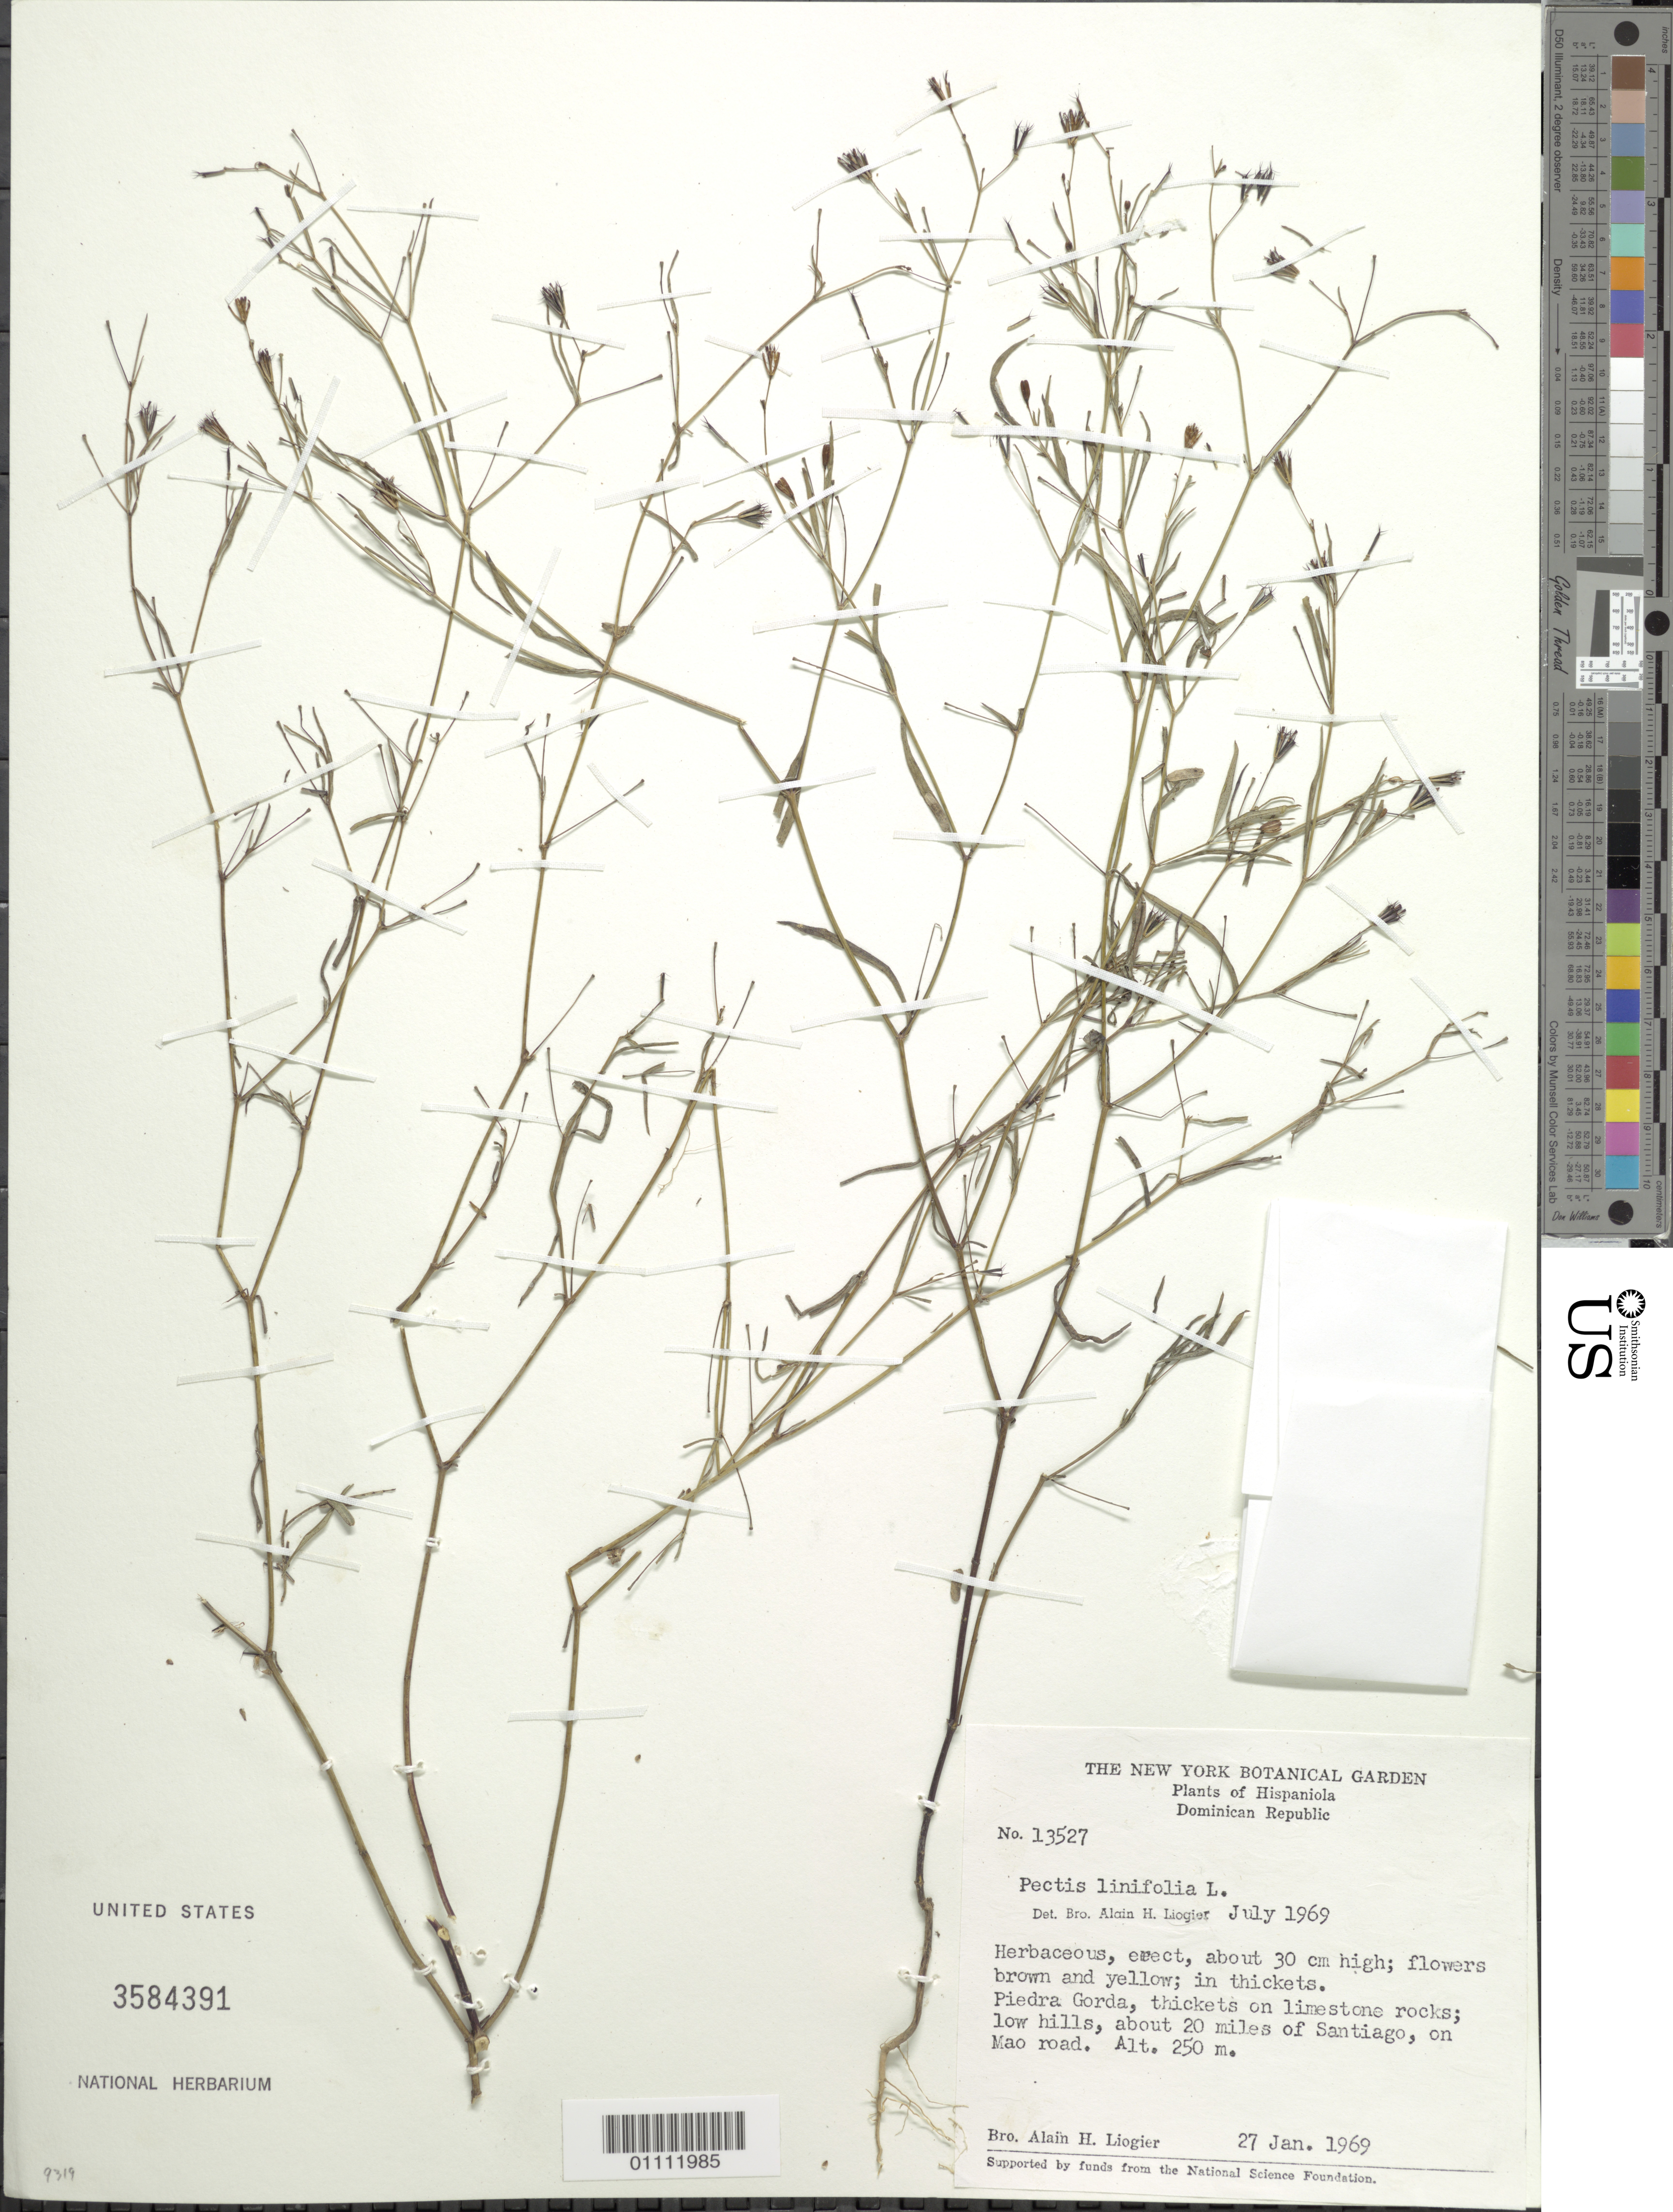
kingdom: Plantae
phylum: Tracheophyta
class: Magnoliopsida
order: Asterales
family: Asteraceae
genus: Pectis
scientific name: Pectis linifolia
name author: L.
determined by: Liogier, Alain H.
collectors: A. H. Liogier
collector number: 13527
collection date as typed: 27 Jan 1969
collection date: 1969-01-27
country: Dominican Republic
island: Hispaniola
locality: Piedra Gorda, about 20 miles of Santiago, on Mao road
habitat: In thickets on limestone rocks, low hills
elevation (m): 250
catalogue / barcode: US 3584391